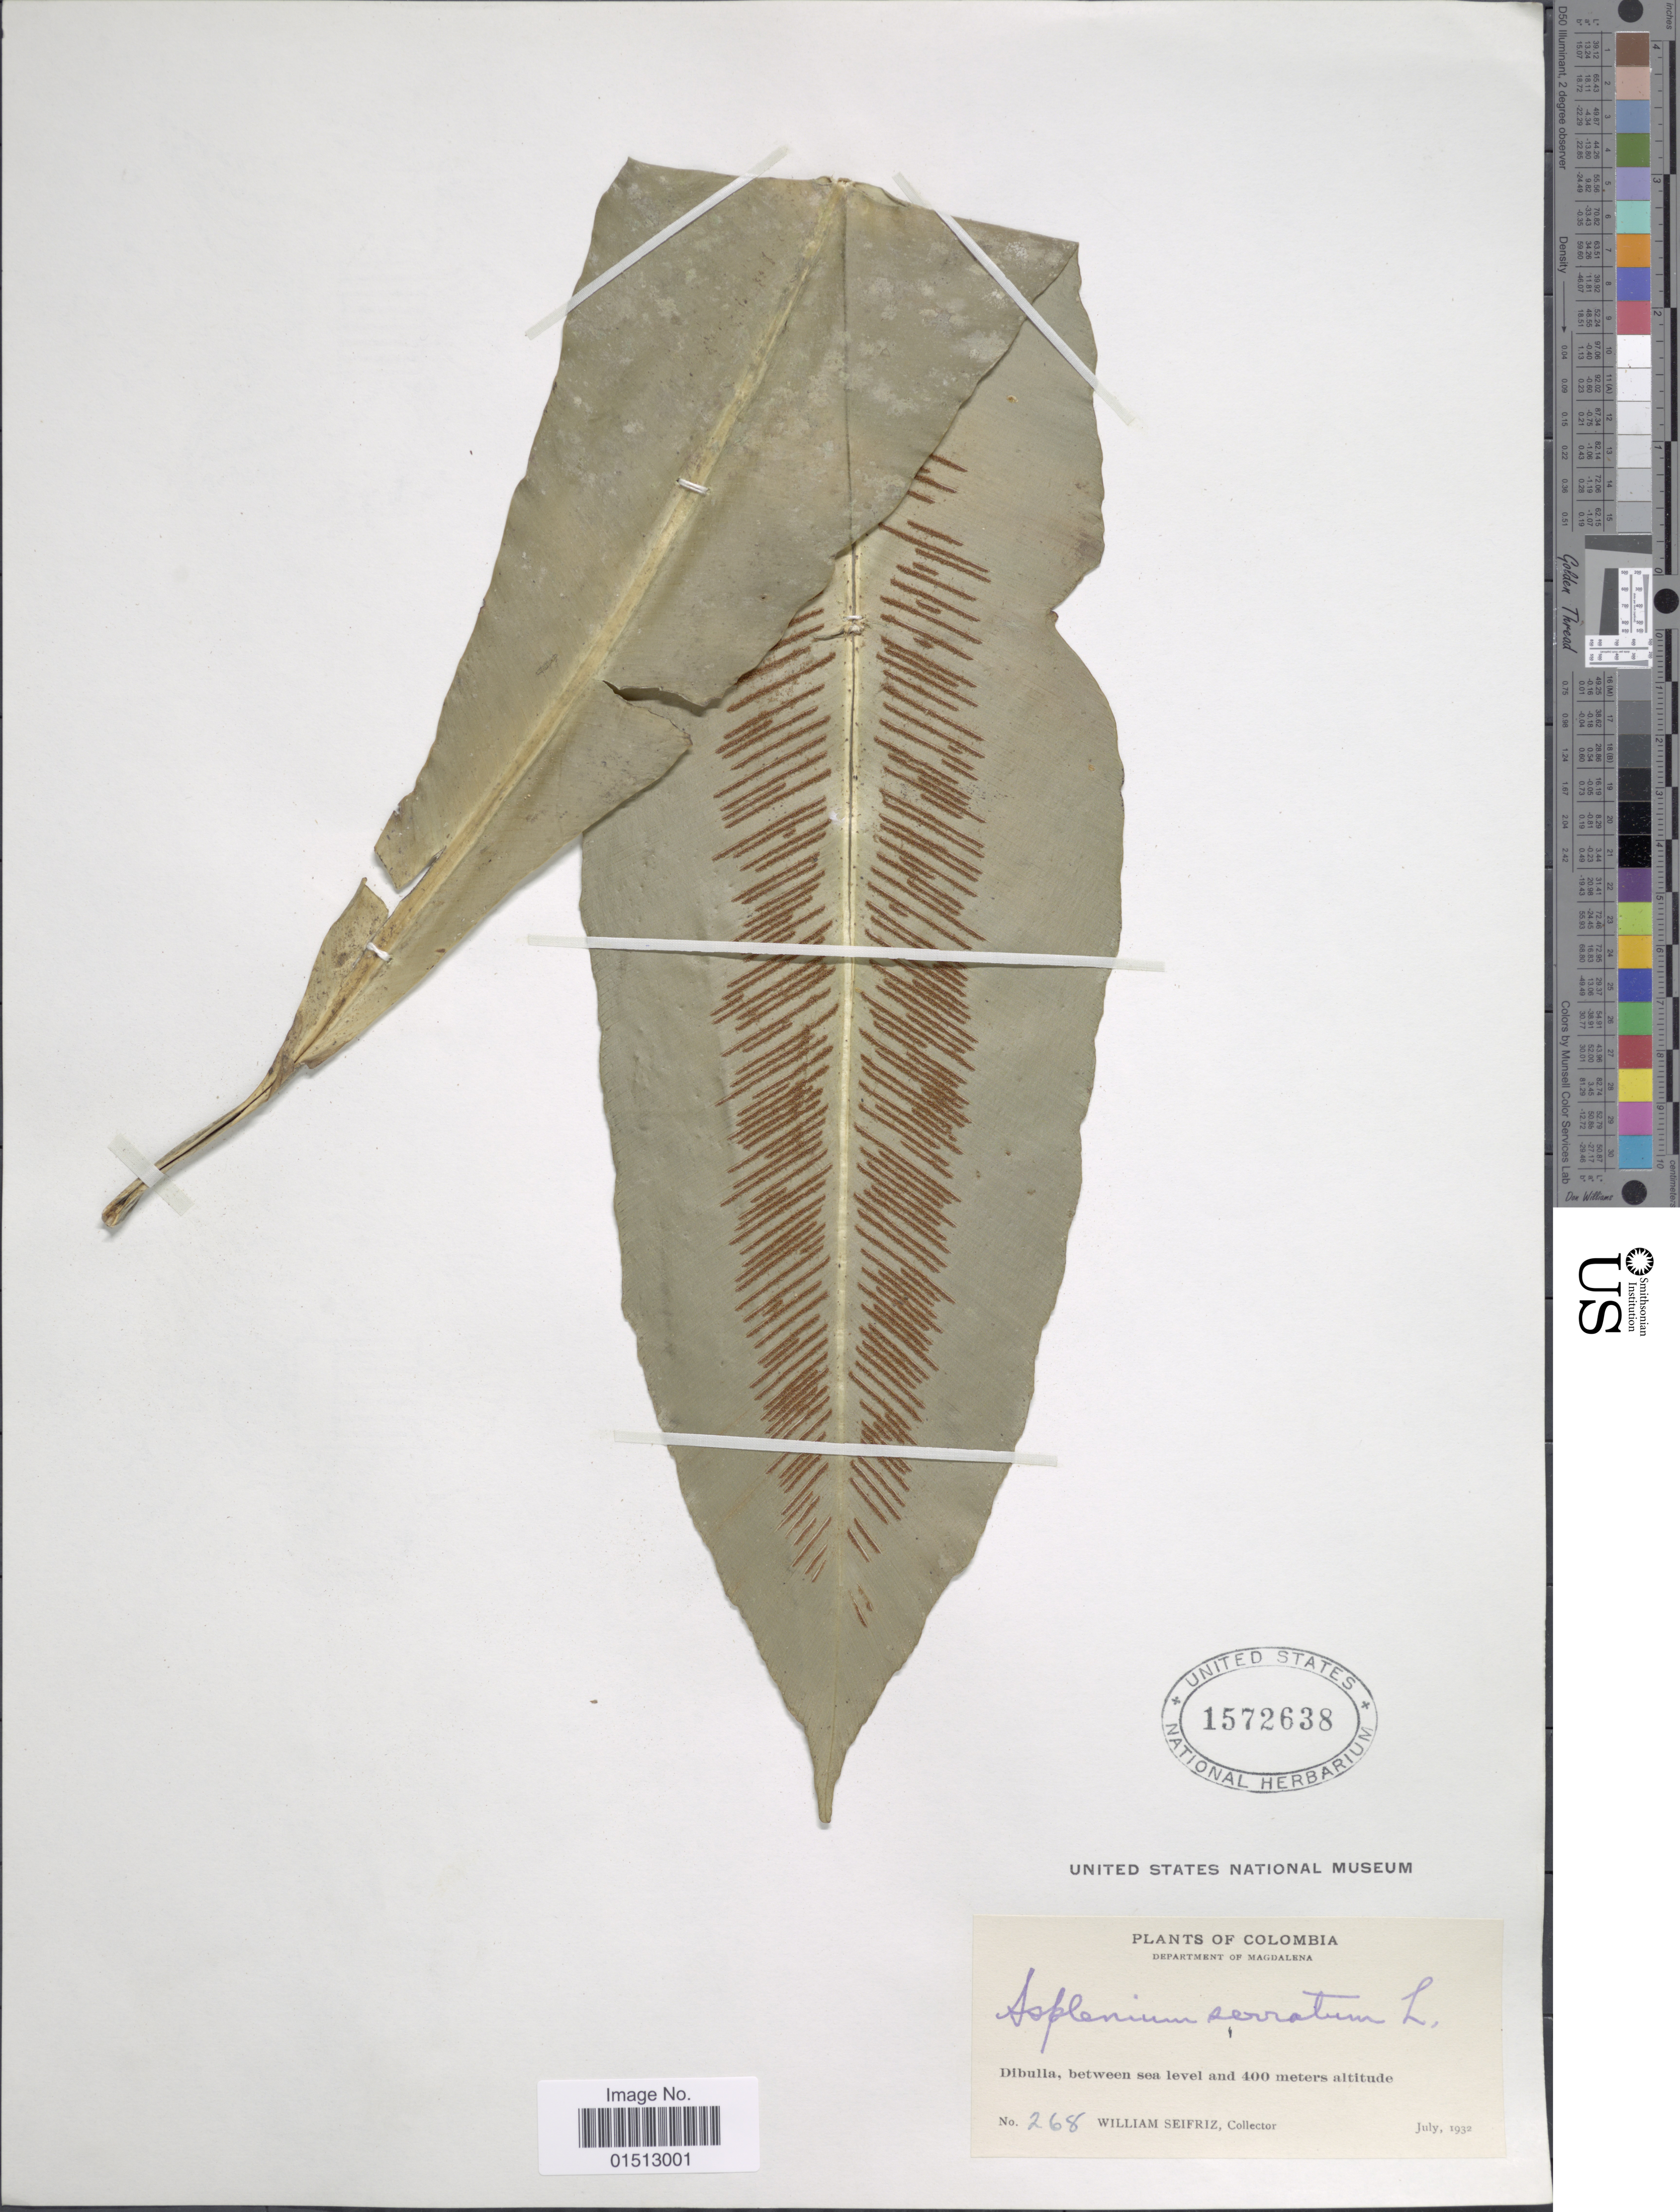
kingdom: Plantae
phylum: Tracheophyta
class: Polypodiopsida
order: Polypodiales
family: Aspleniaceae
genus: Asplenium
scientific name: Asplenium serratum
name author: L.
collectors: W. Seifriz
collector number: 268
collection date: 1932-07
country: Colombia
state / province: Magdalena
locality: Department of Magdalena, Dibulla.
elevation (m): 400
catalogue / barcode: US 1572638